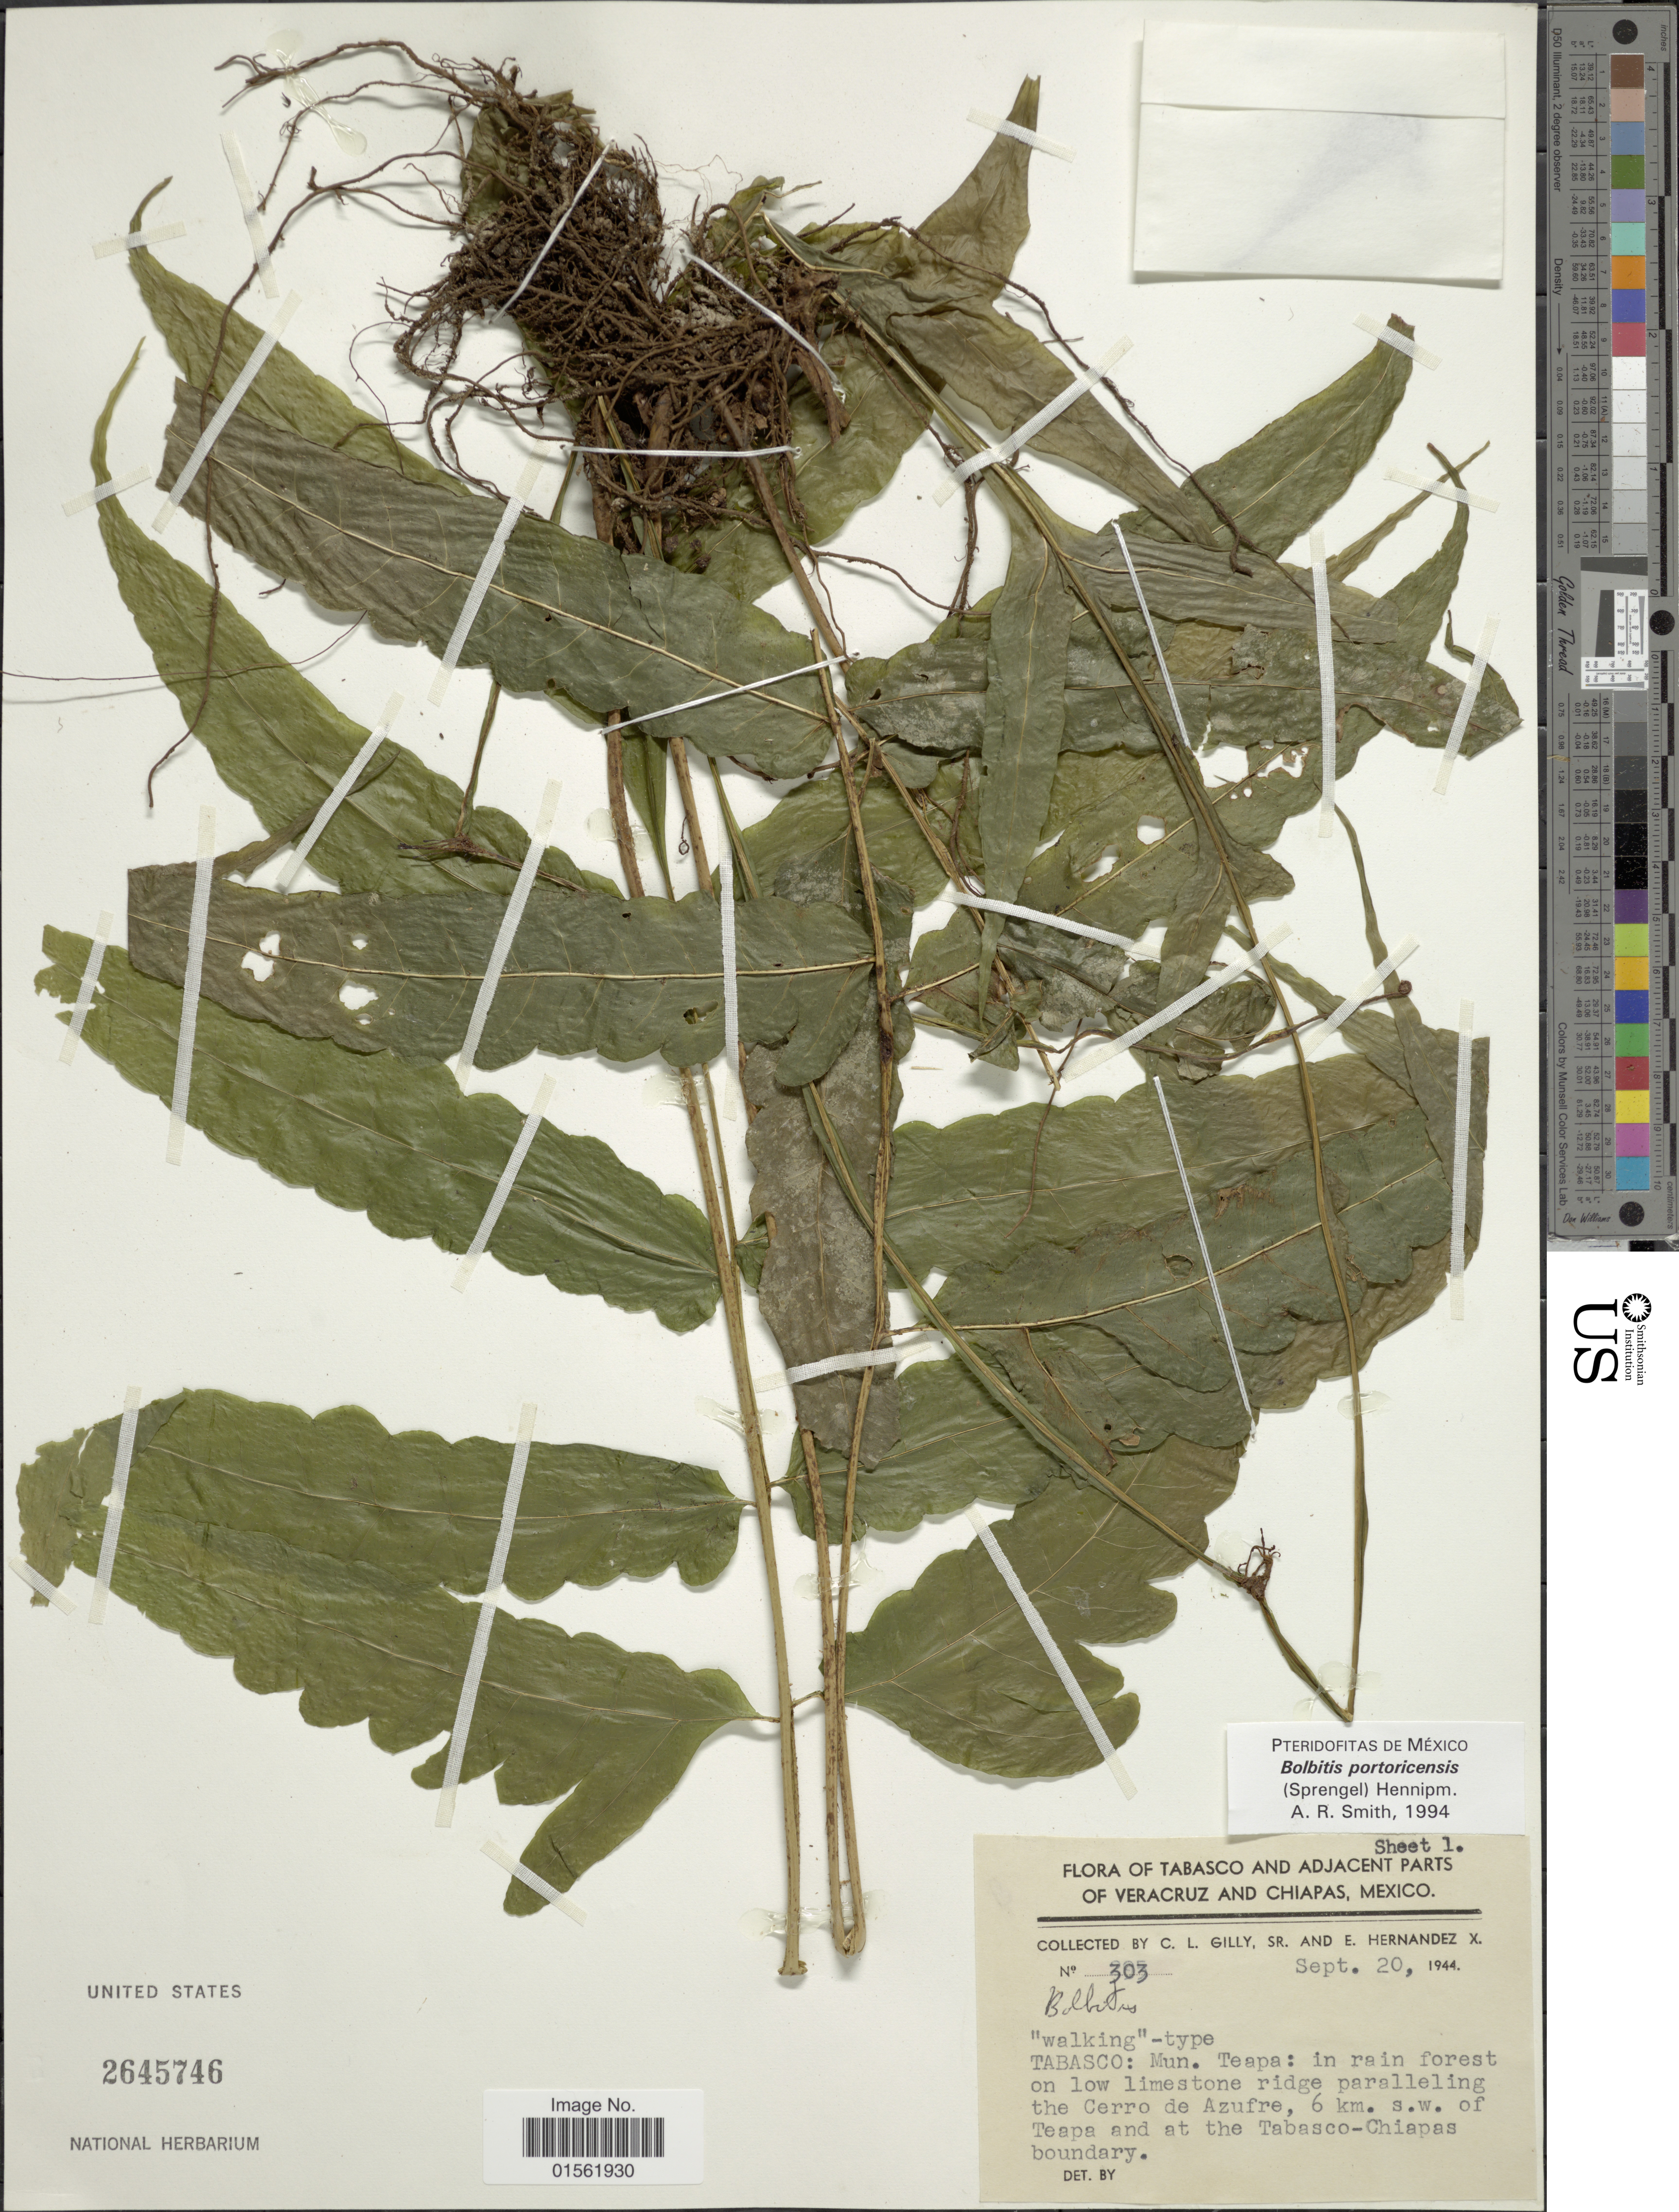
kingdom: Plantae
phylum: Tracheophyta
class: Polypodiopsida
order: Polypodiales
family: Dryopteridaceae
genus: Bolbitis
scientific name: Bolbitis portoricensis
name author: (Spreng.) Hennipman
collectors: C. Gilly & E. Hernandez X.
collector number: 303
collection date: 1944-09-20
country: Mexico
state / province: Tabasco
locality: Tabasco: Mun. Teapa: in rain forest on low limestone ridge paralleling the Cerro de Azufre, 6 km. s.w. of Teapa and at the Tabasco-Chiapas boundary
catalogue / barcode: US 2645746